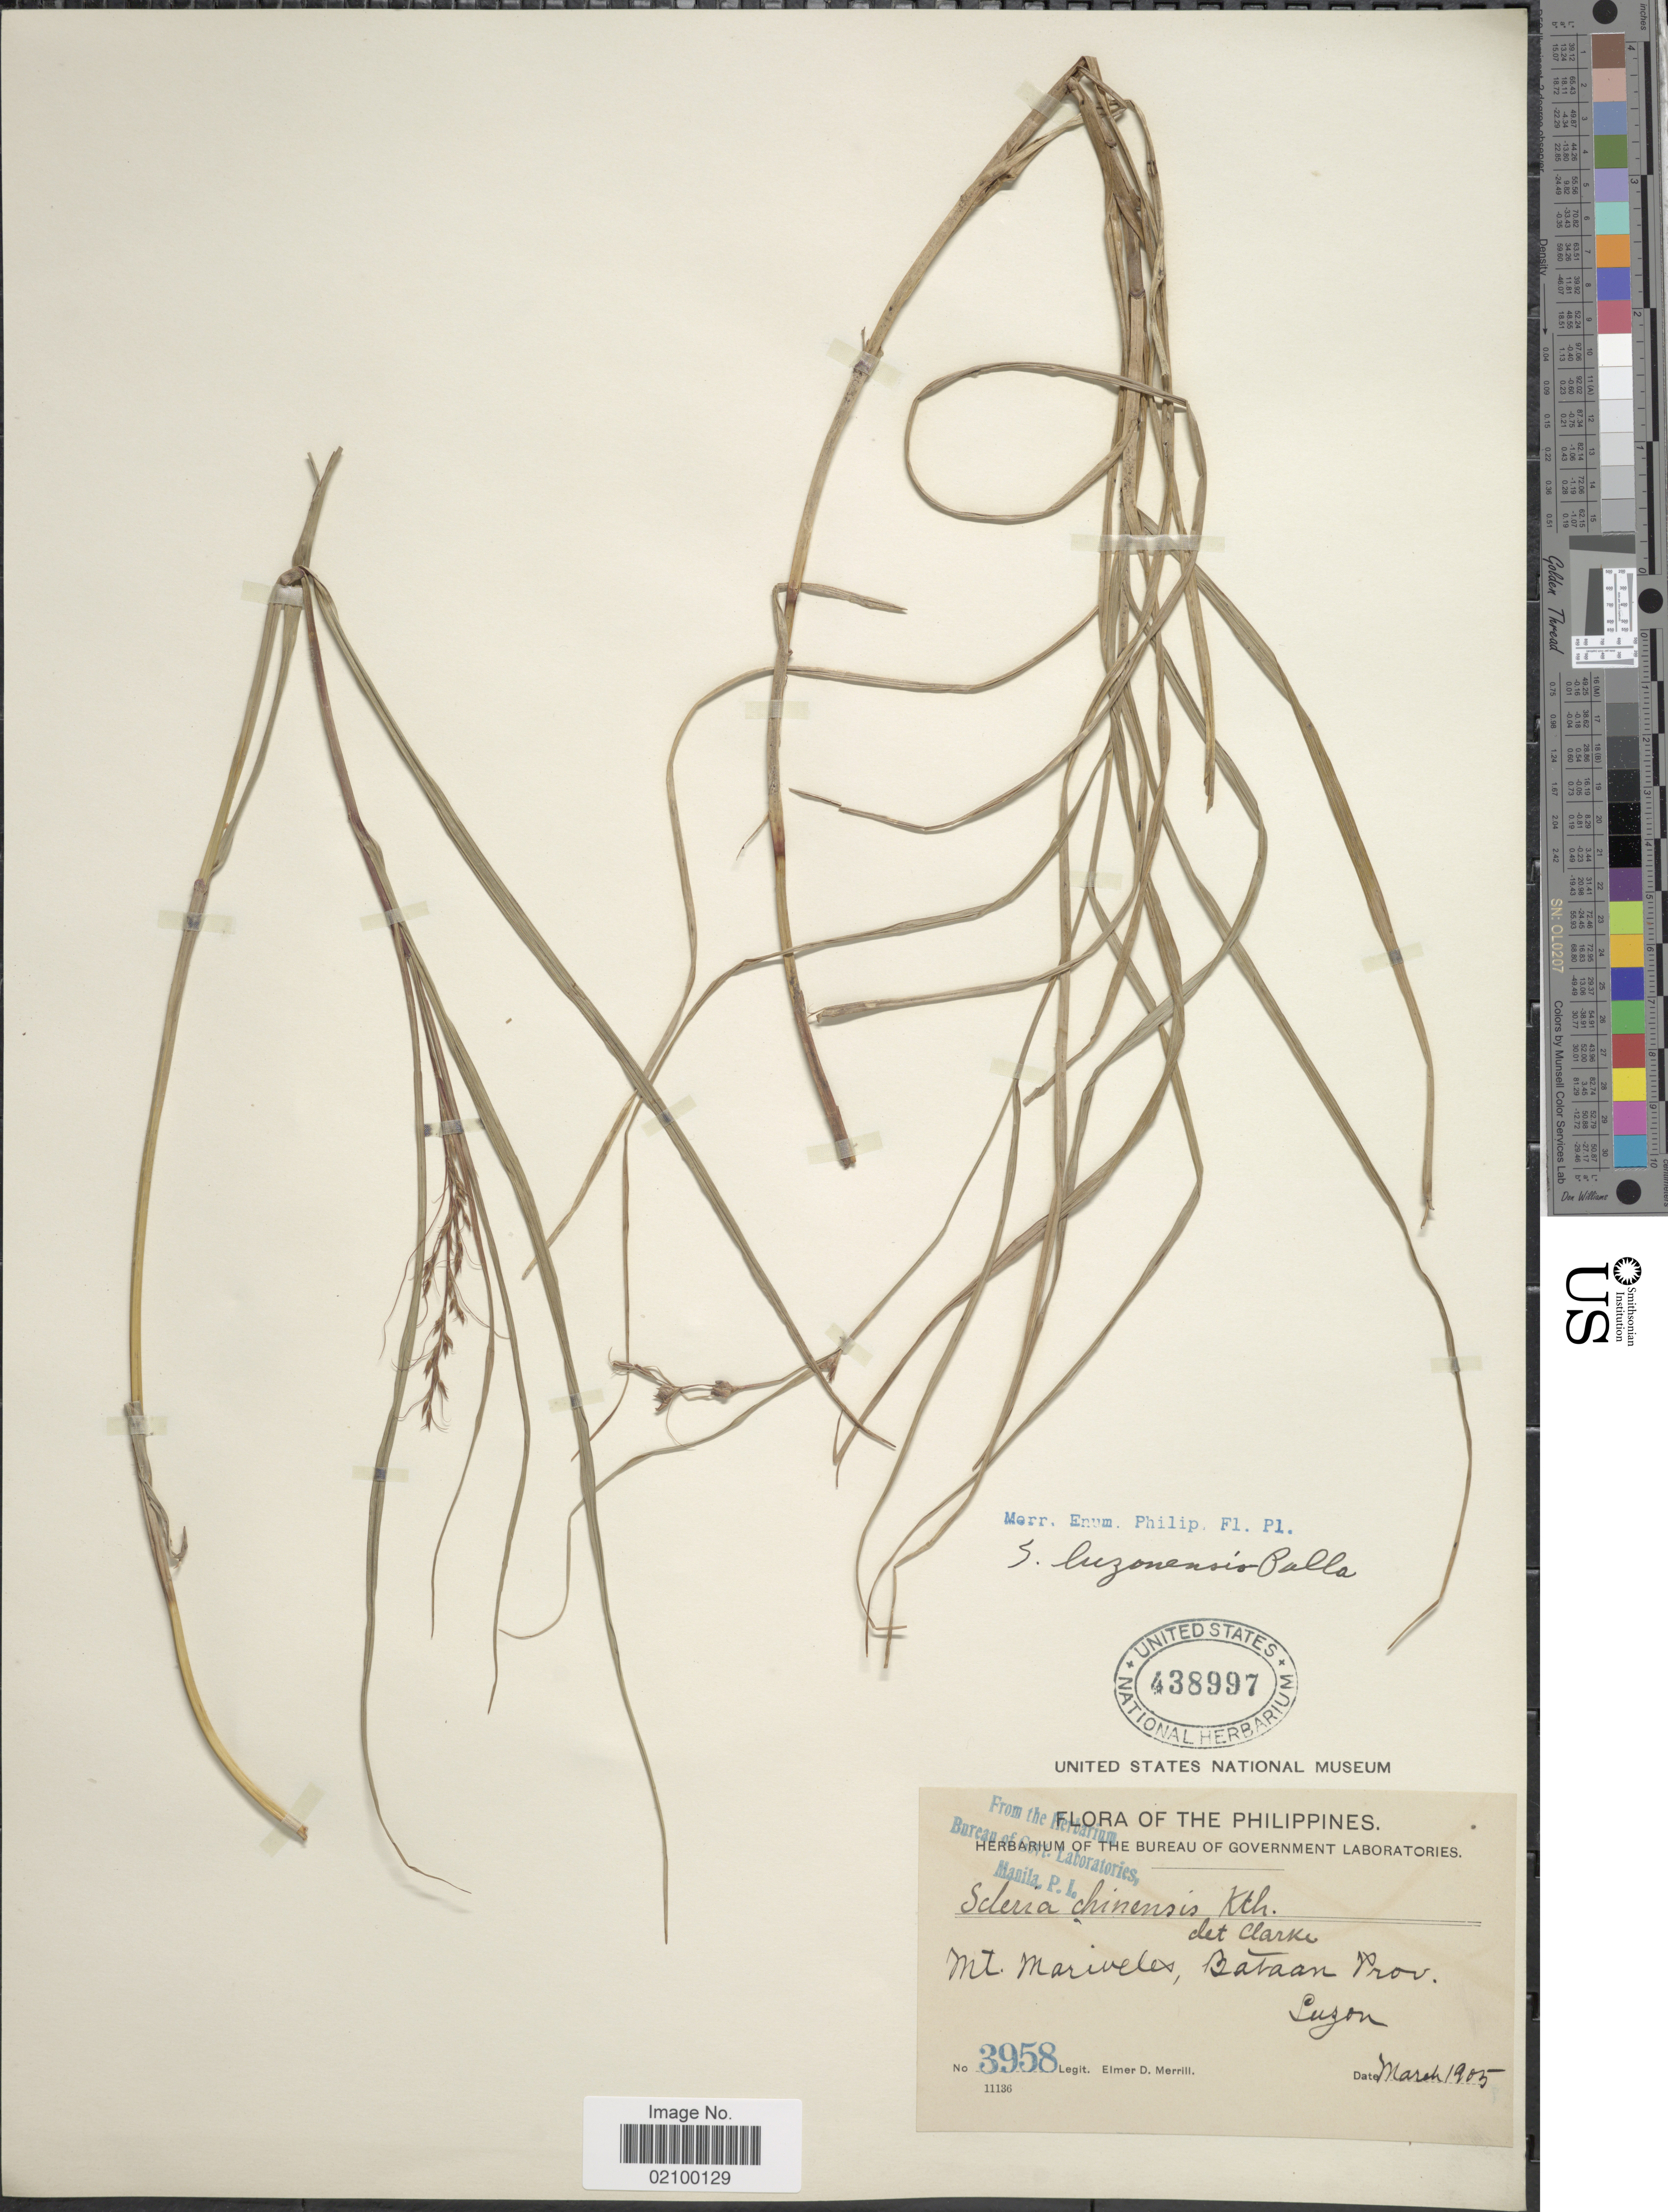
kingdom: Plantae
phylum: Tracheophyta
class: Liliopsida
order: Poales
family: Cyperaceae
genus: Scleria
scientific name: Scleria terrestris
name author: (L.) Fassett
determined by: Strong, Mark T., (BOT), Smithsonian Institution - National Museum of Natural History (UNITED STATES)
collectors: E. D. Merrill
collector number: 3958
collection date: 1905-03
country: Philippines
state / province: Cagayan Valley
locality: Mt. Mariveles, Bataan Prov. Luzon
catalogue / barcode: US 438997